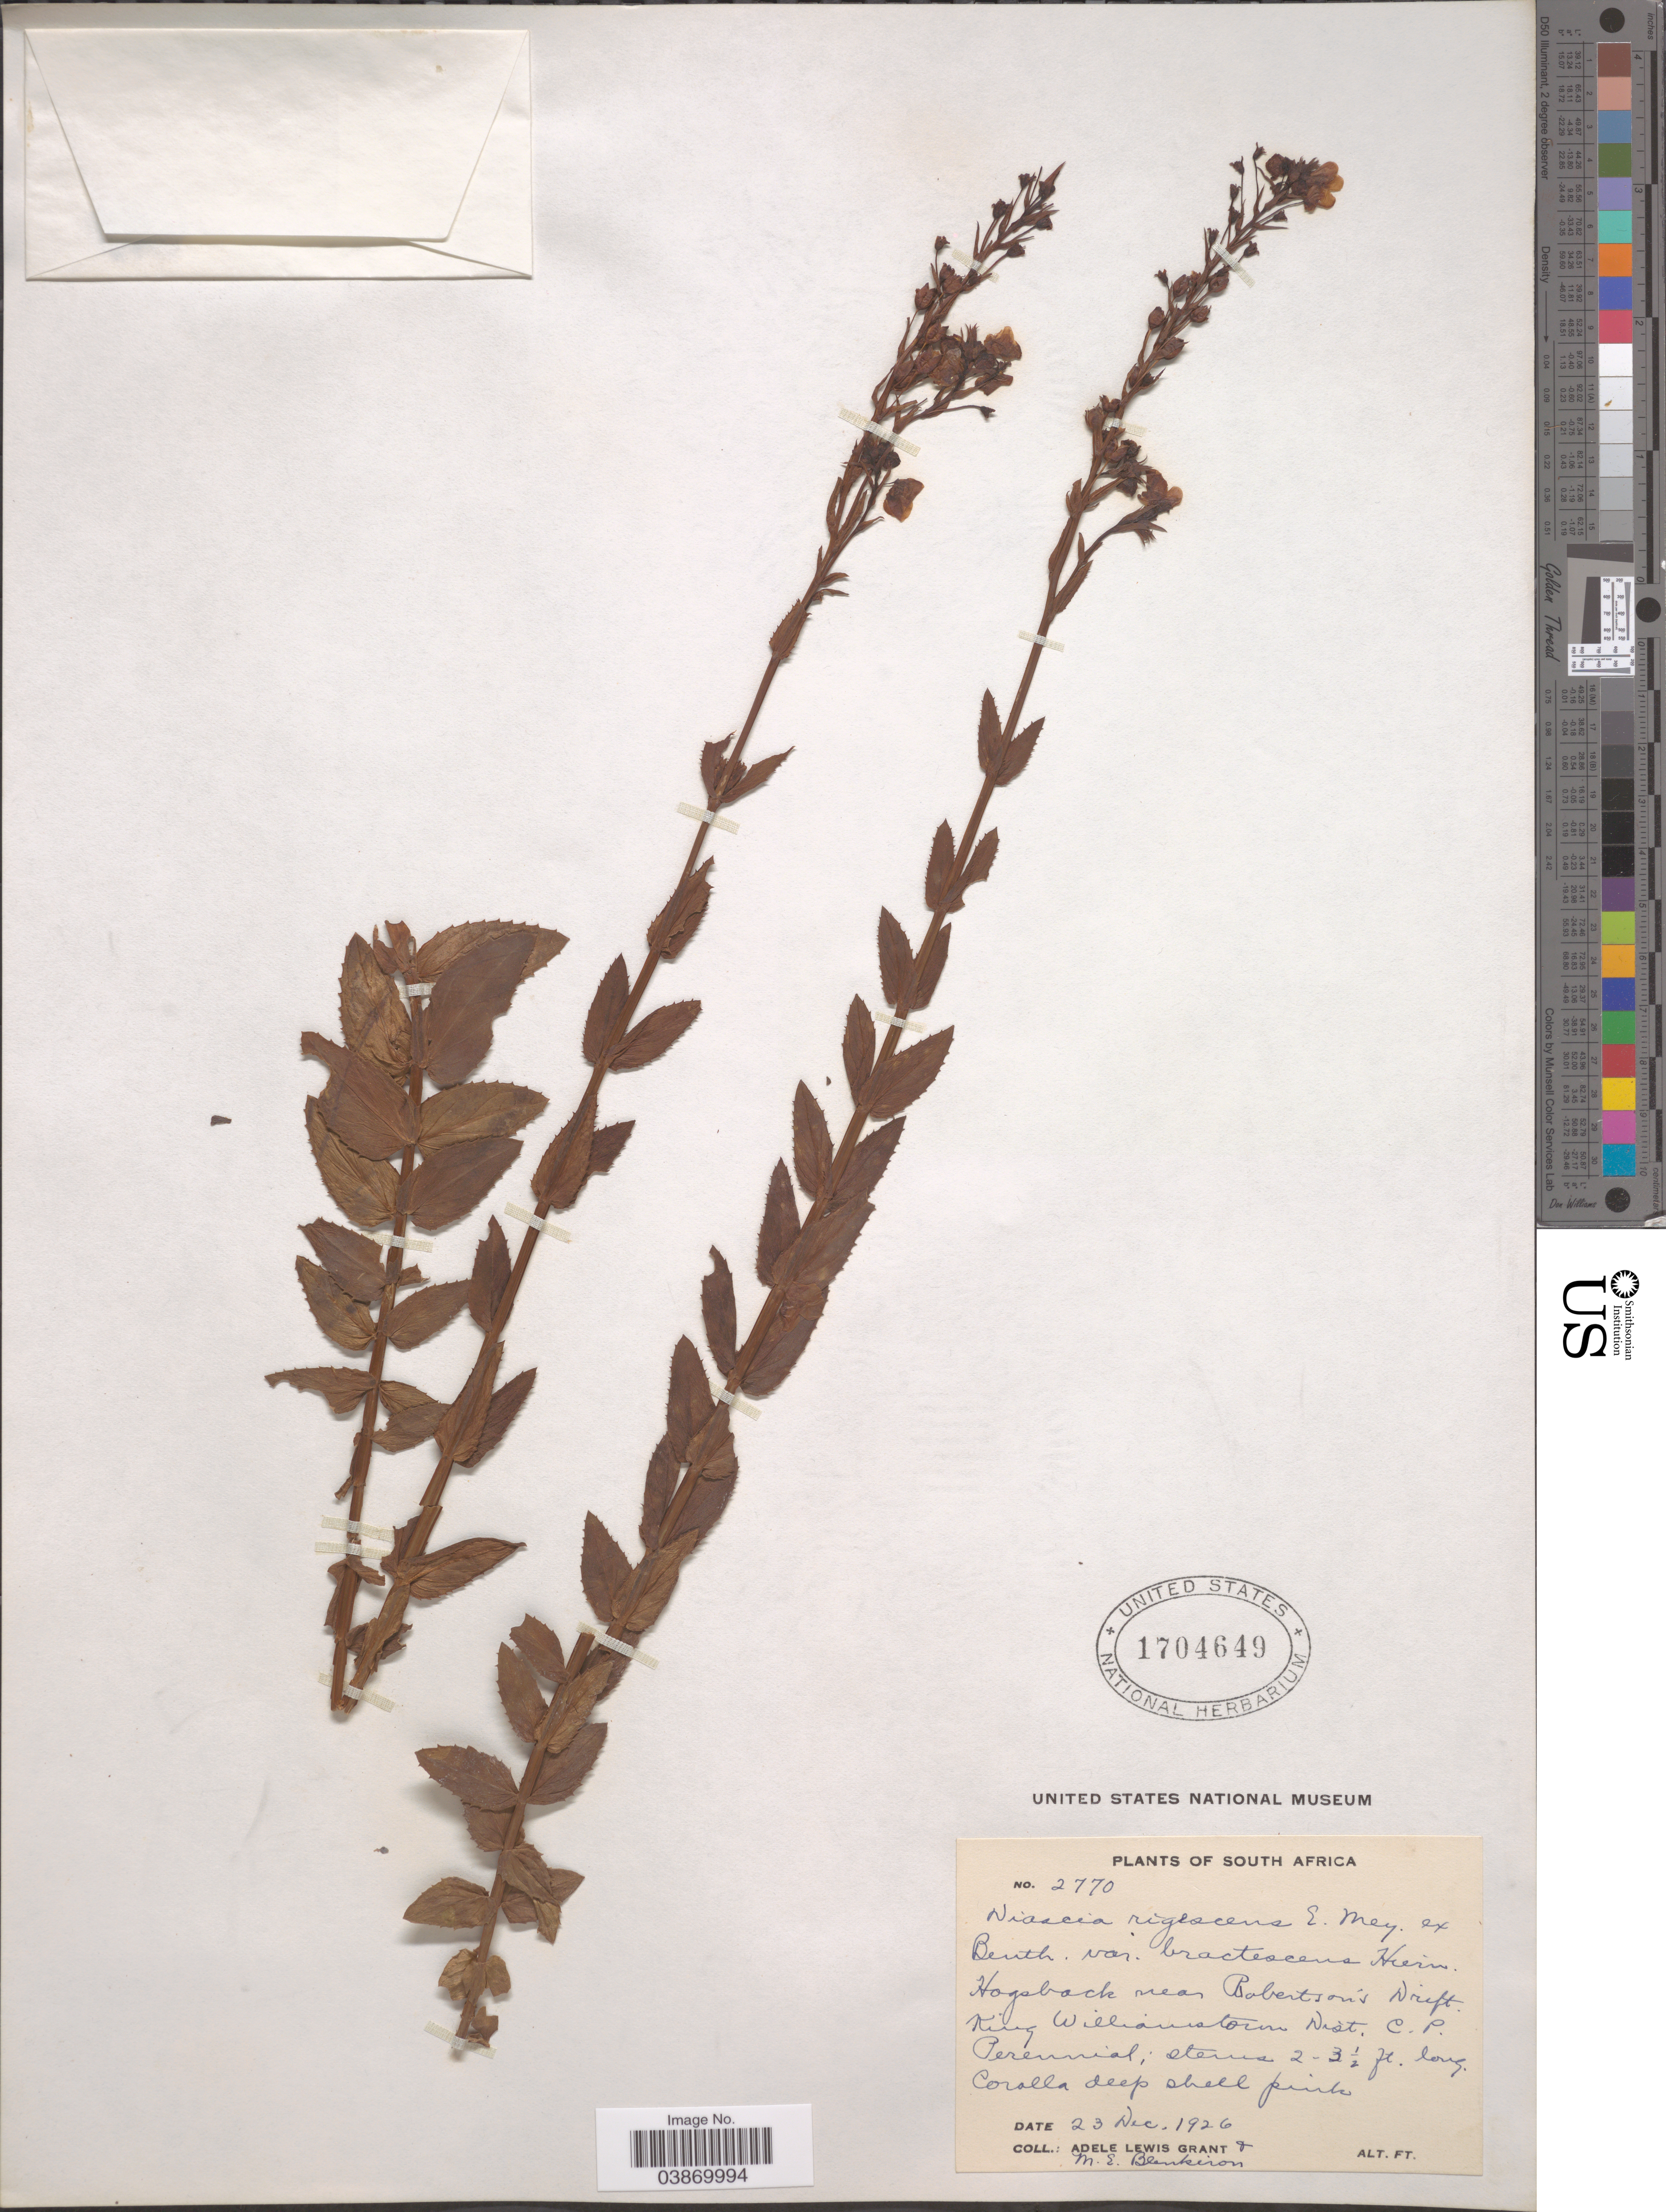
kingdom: Plantae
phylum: Tracheophyta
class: Magnoliopsida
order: Lamiales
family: Scrophulariaceae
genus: Diascia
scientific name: Diascia rigescens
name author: E. Mey. ex Benth.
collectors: A. L. Grant & M. Blenkiron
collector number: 2770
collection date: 1926-12-23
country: South Africa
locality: Hogeback near Robertson's Drif. King Williamstorm Dist.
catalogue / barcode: US 1704649